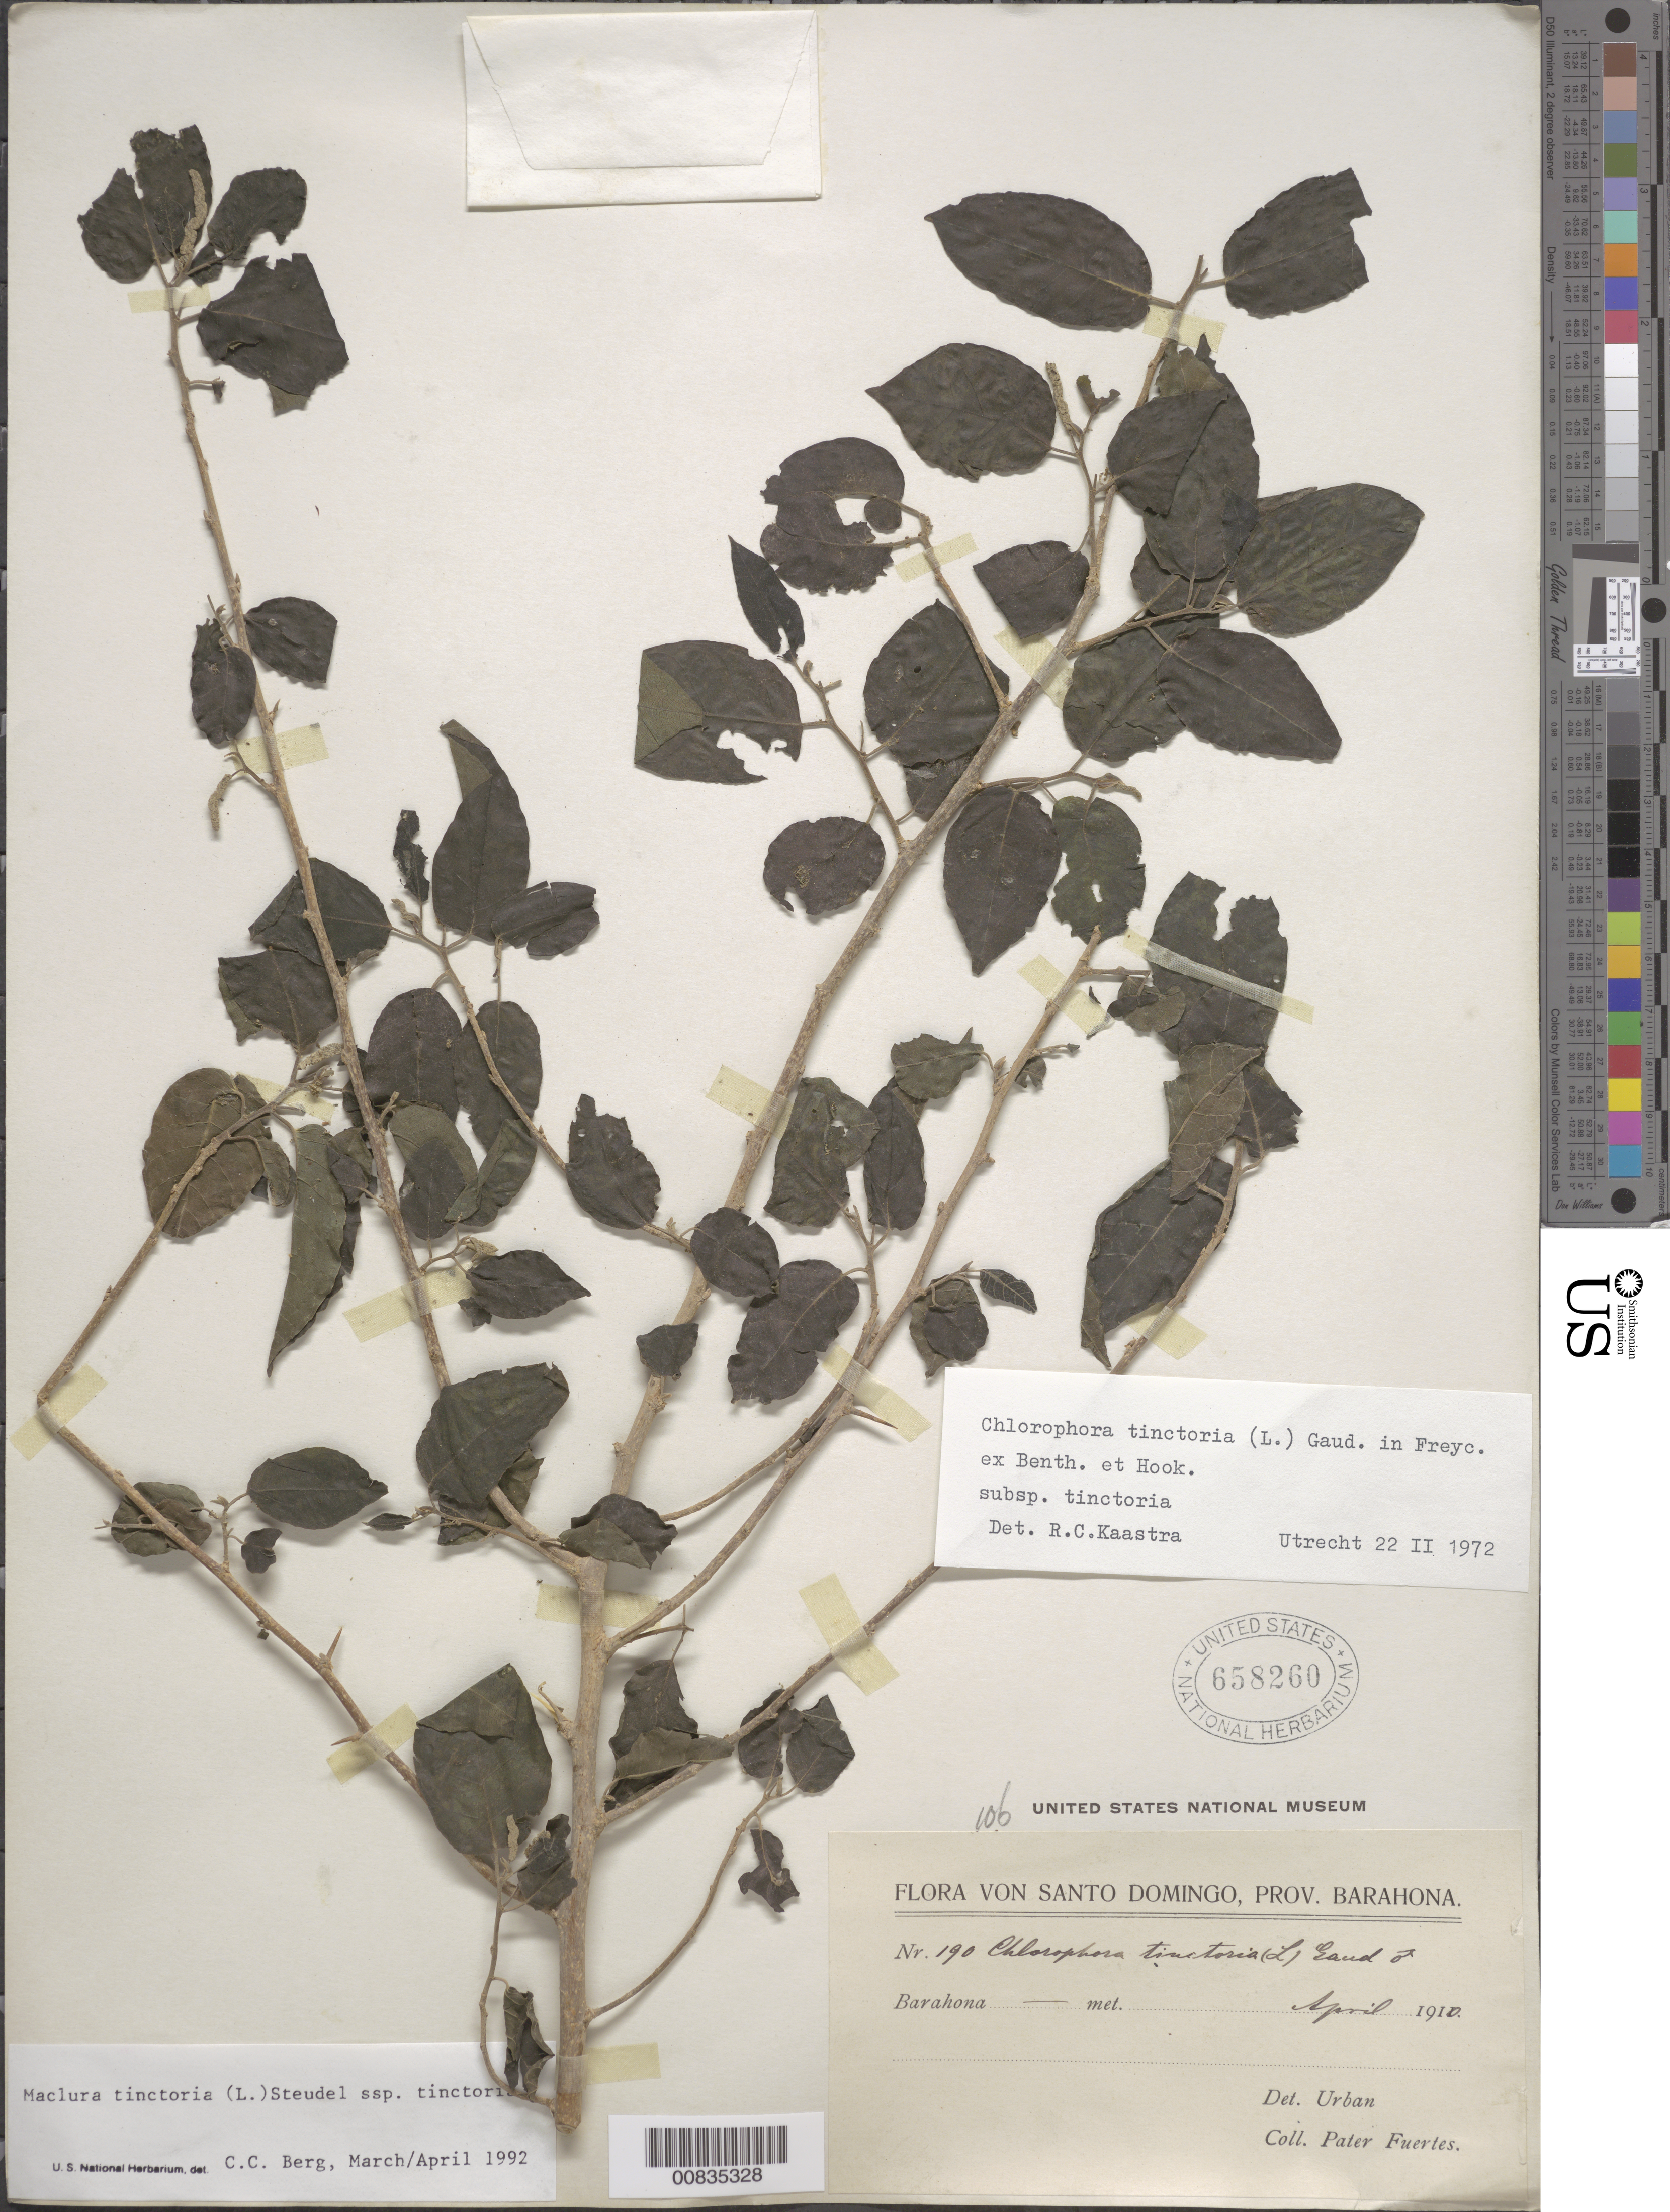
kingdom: Plantae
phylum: Tracheophyta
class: Magnoliopsida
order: Rosales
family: Moraceae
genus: Maclura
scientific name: Maclura tinctoria subsp. tinctoria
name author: (L.) D. Don ex Steud.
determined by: Berg, C. C.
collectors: M. D. Fuertes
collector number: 190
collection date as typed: Apr 1910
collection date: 1910-04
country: Dominican Republic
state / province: Barahona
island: Hispaniola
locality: Barahona.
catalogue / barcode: US 658260